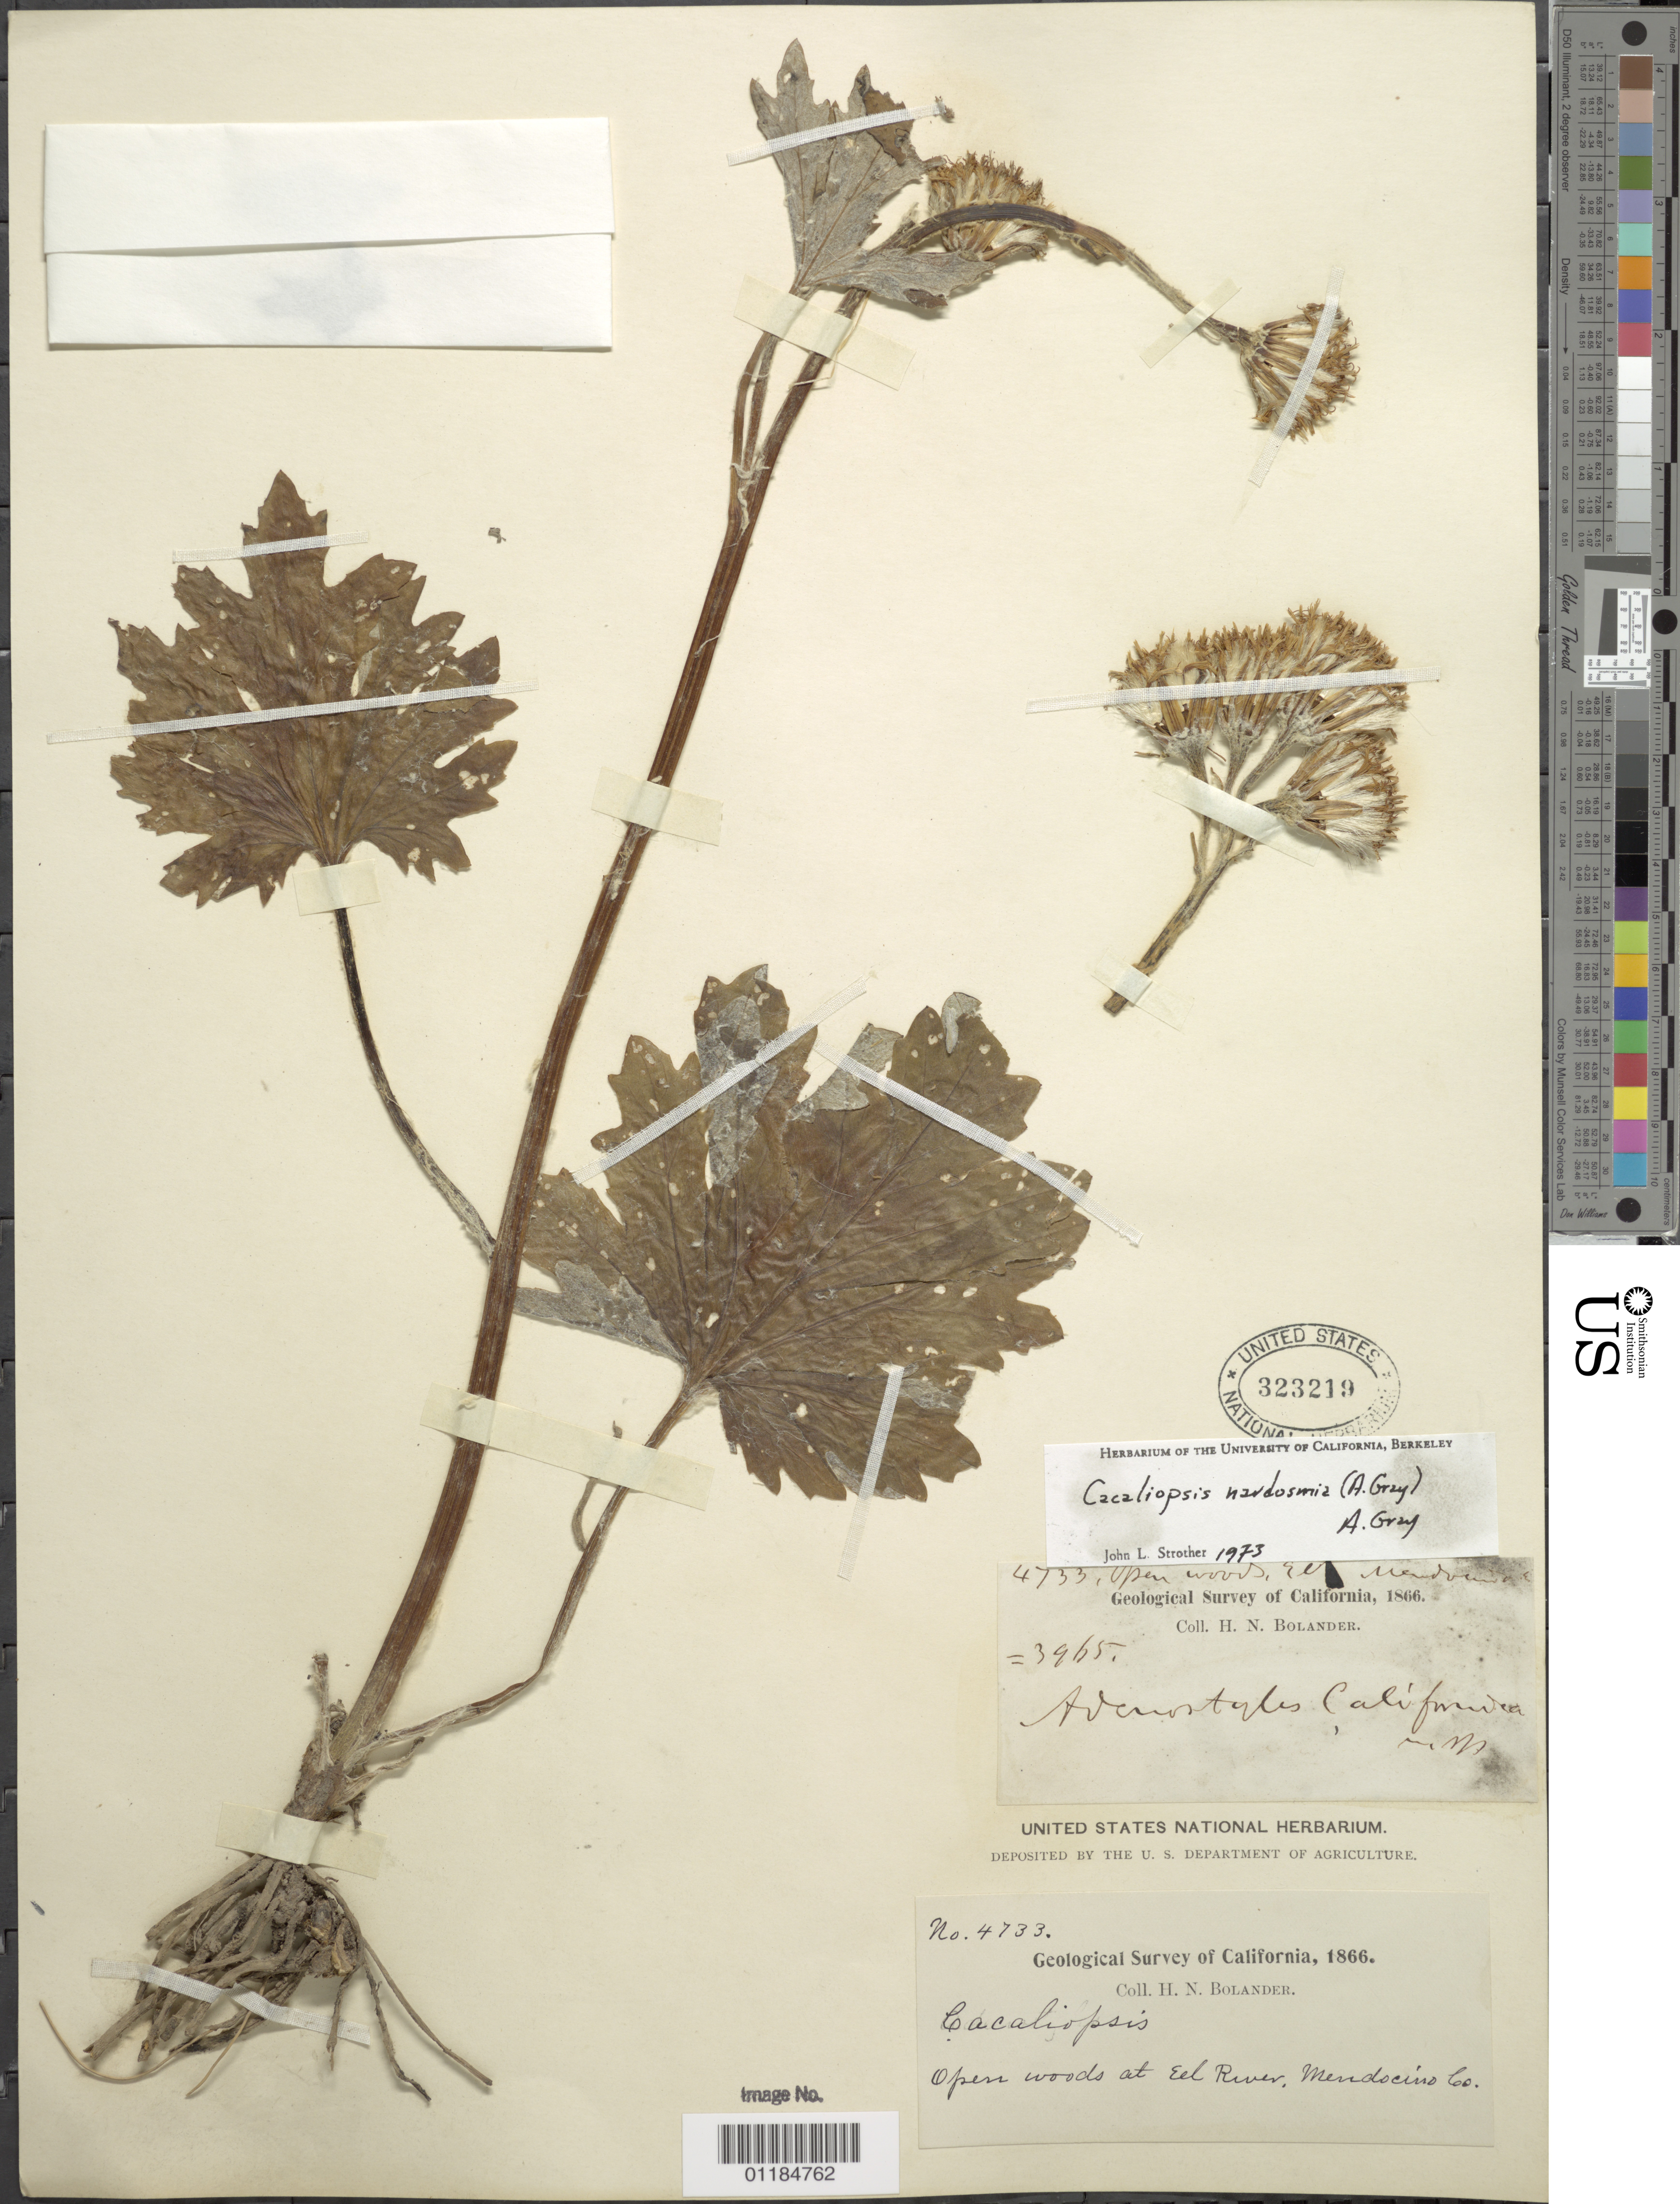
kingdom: Plantae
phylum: Tracheophyta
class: Magnoliopsida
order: Asterales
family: Asteraceae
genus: Cacaliopsis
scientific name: Cacaliopsis nardosmia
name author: A. Gray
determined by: Strother, J. L., (UC), University of California Berkeley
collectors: H. Bolander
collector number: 4733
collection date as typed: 1866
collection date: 1866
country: United States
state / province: California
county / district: Mendocino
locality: Open woods at Eel River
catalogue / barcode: US 323219